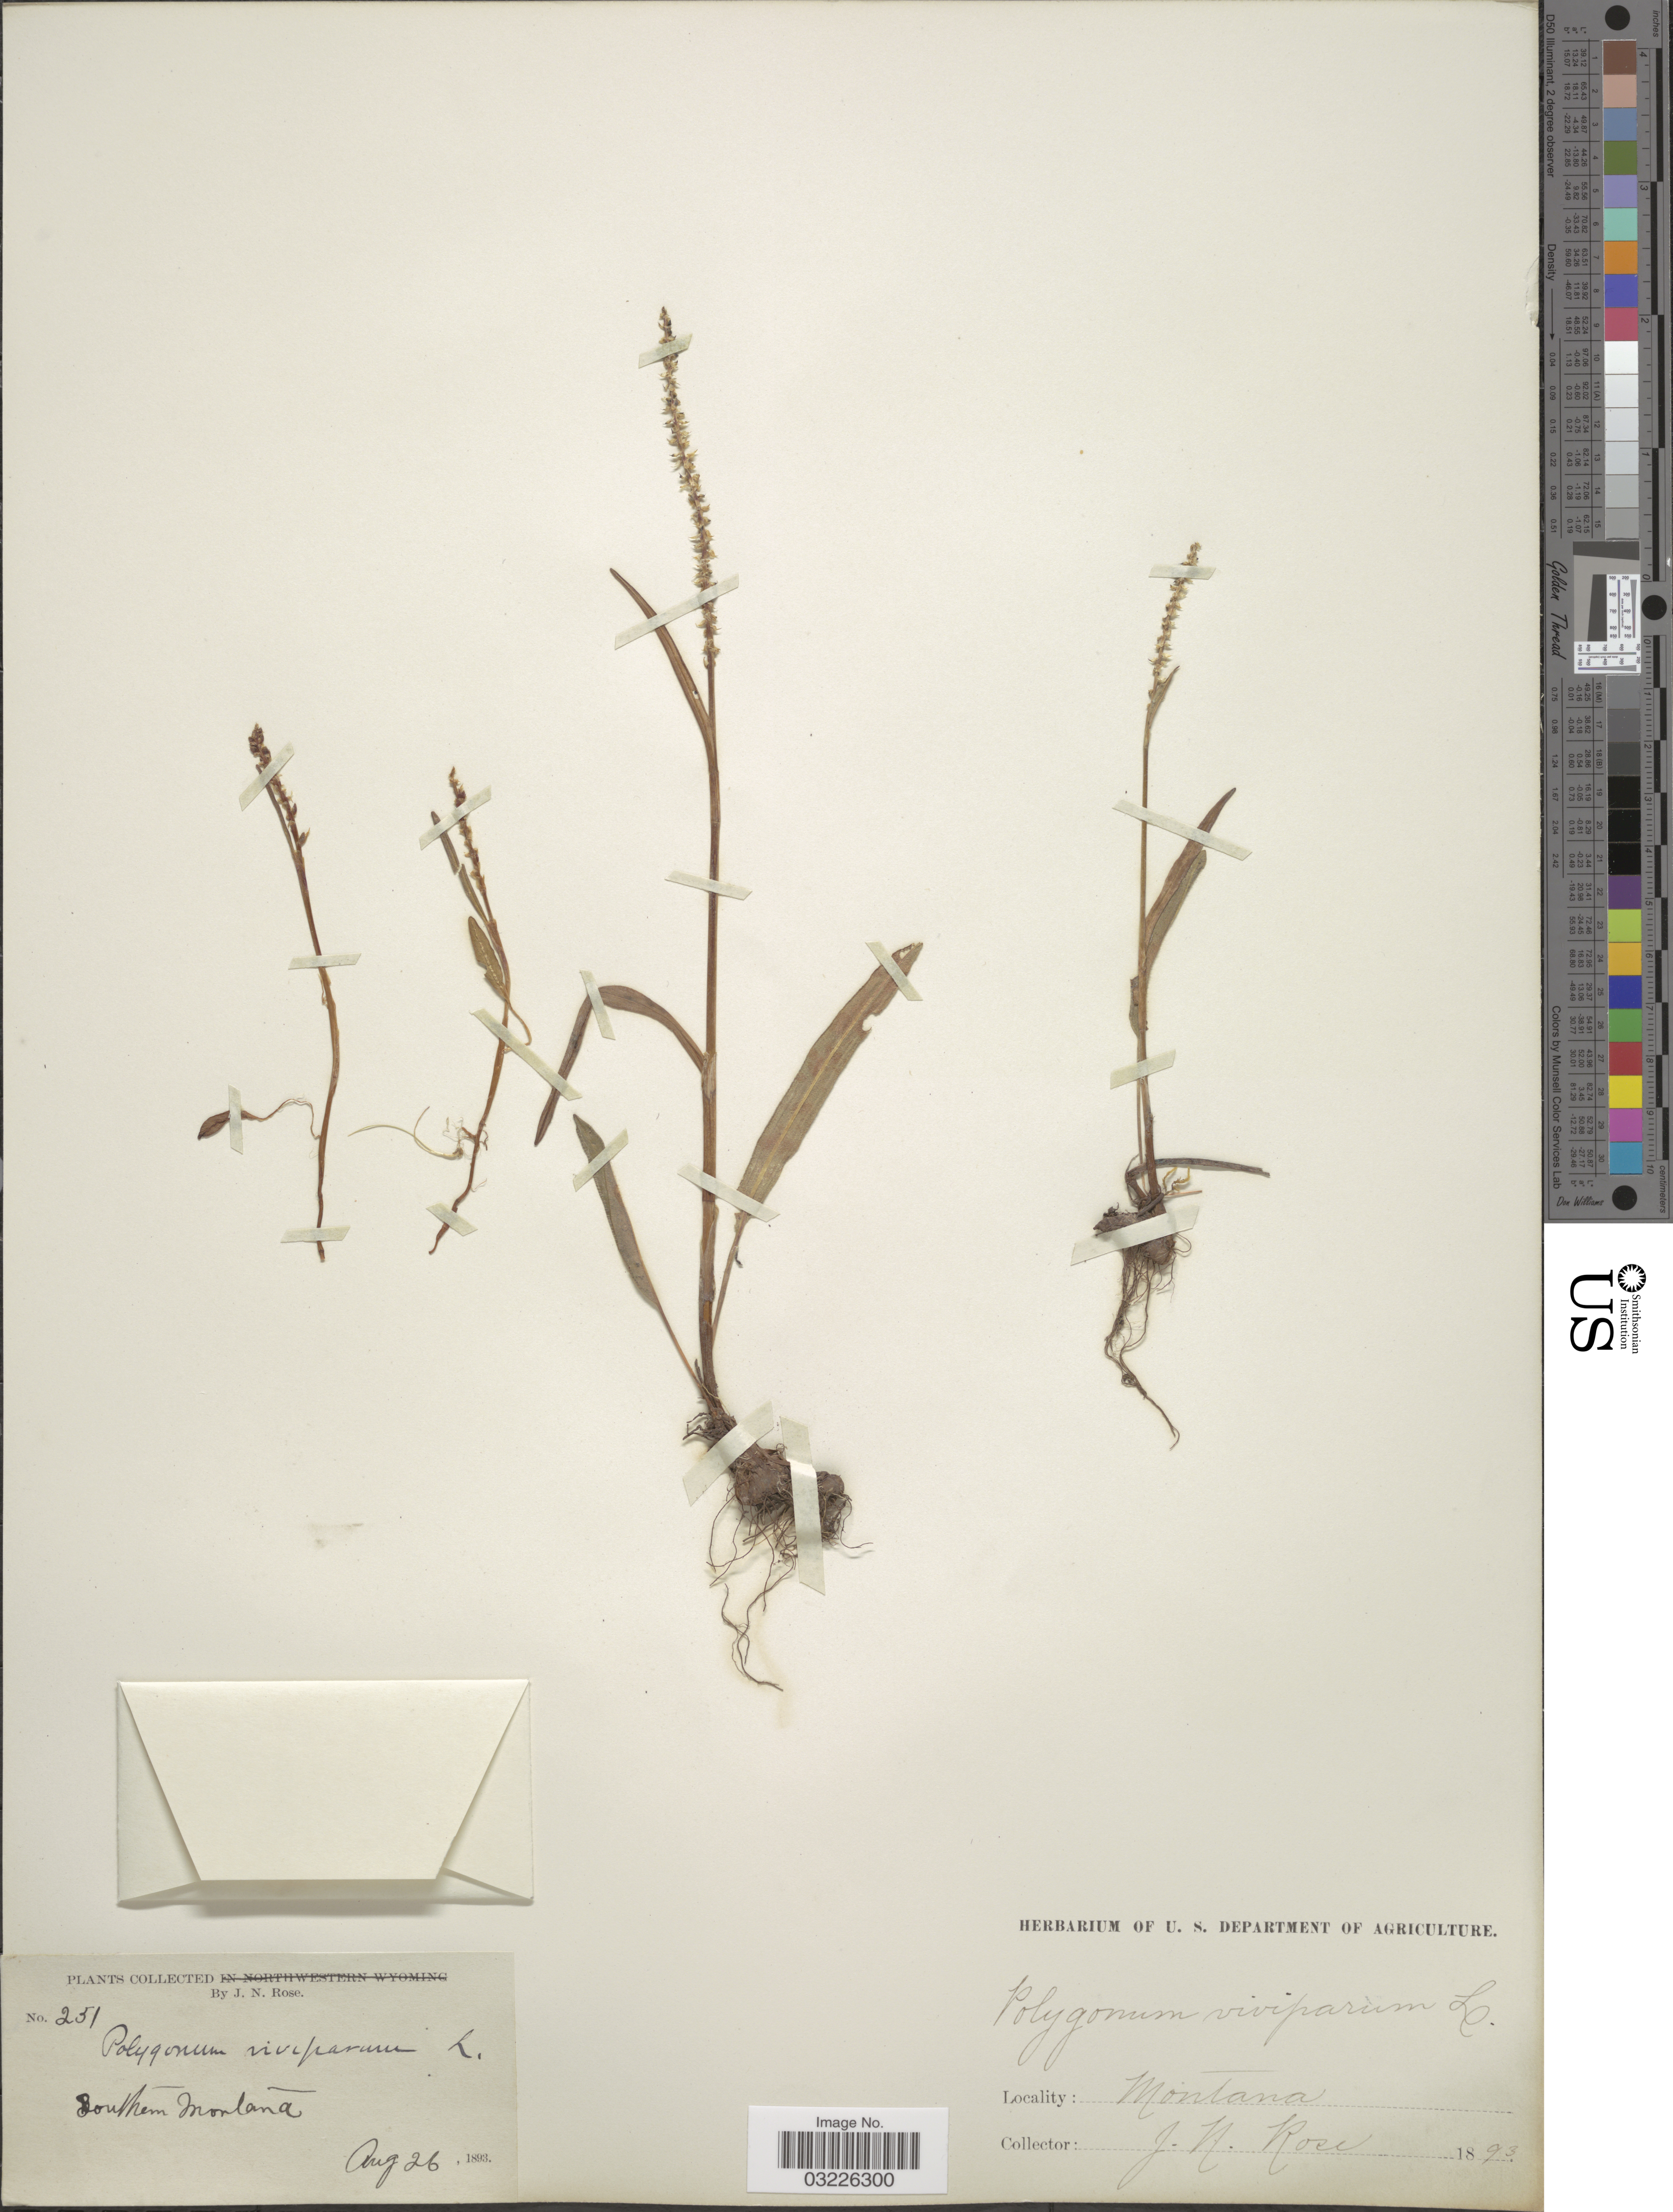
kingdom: Plantae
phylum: Tracheophyta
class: Magnoliopsida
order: Caryophyllales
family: Polygonaceae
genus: Bistorta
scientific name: Bistorta vivipara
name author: (L.) Delarbre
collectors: J. N. Rose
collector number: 251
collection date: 1893-08-26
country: United States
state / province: Montana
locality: Southern Montana.